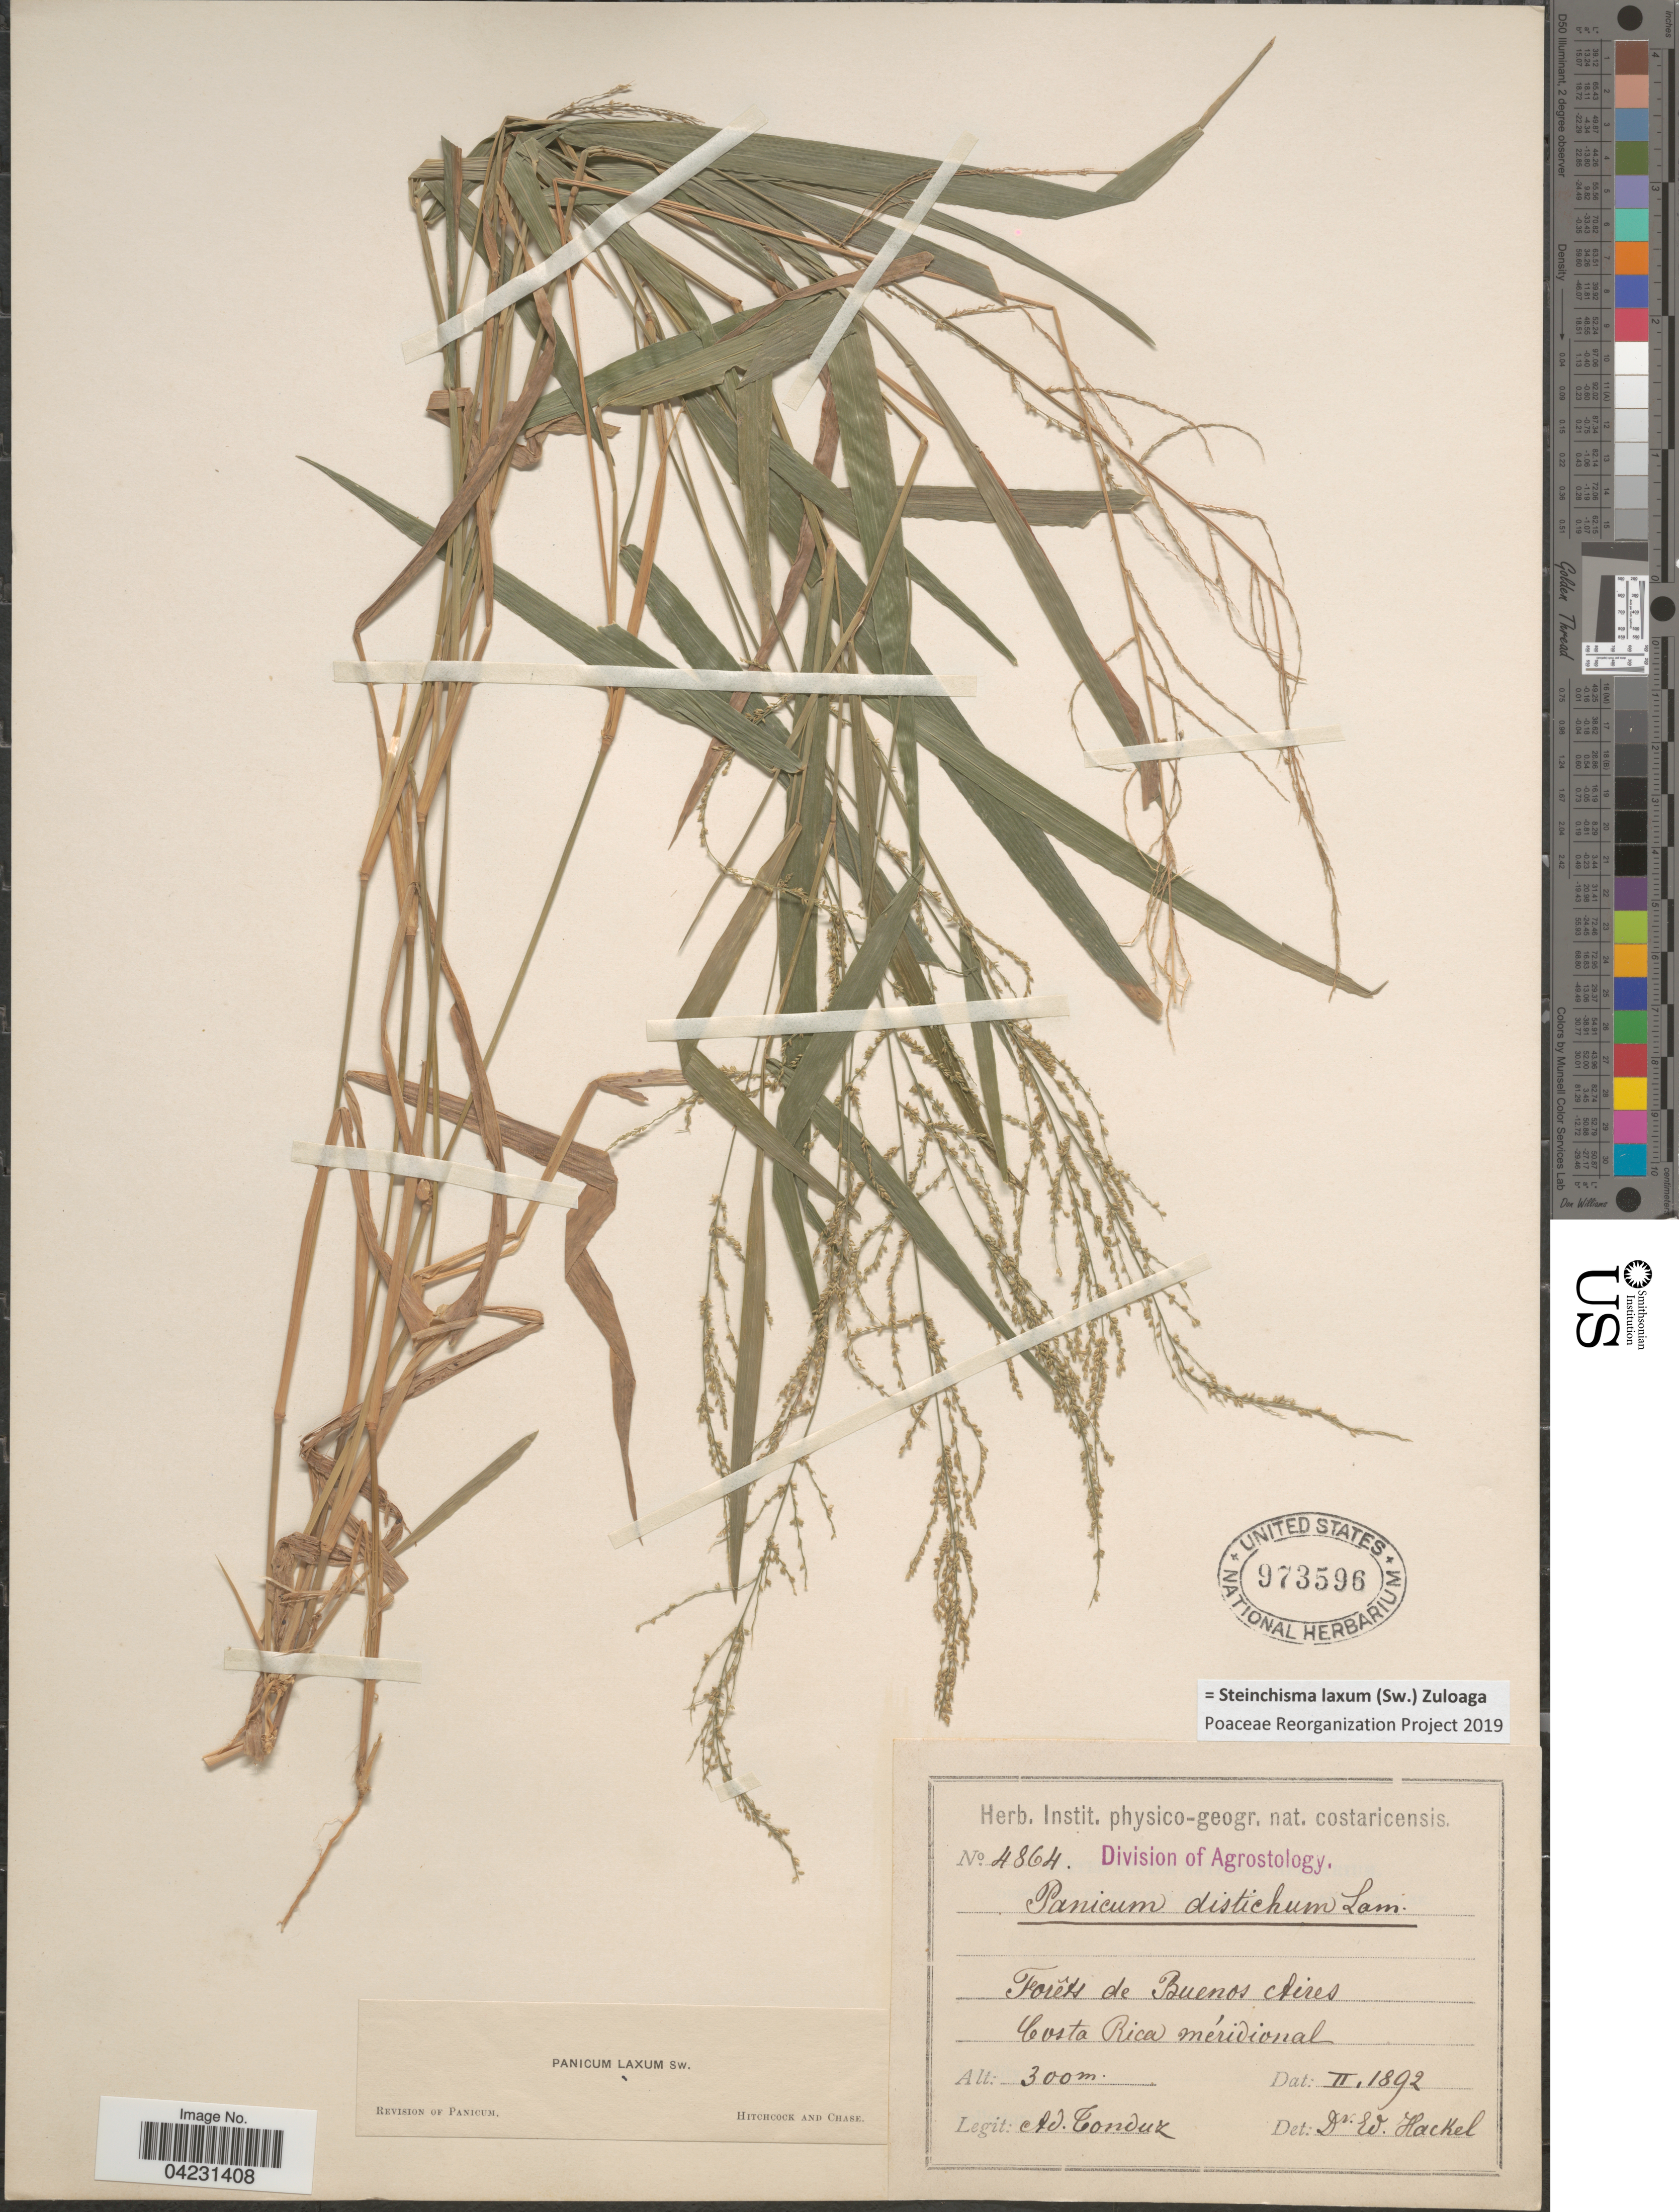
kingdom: Plantae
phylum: Tracheophyta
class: Liliopsida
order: Poales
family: Poaceae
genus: Steinchisma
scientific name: Steinchisma laxum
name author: (Sw.) Zuloaga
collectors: A. Tonduz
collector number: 4864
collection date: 1892-02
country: Costa Rica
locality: Forêts de Buenos Aires. Costa Rica méridional.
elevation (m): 300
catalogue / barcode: US 973596